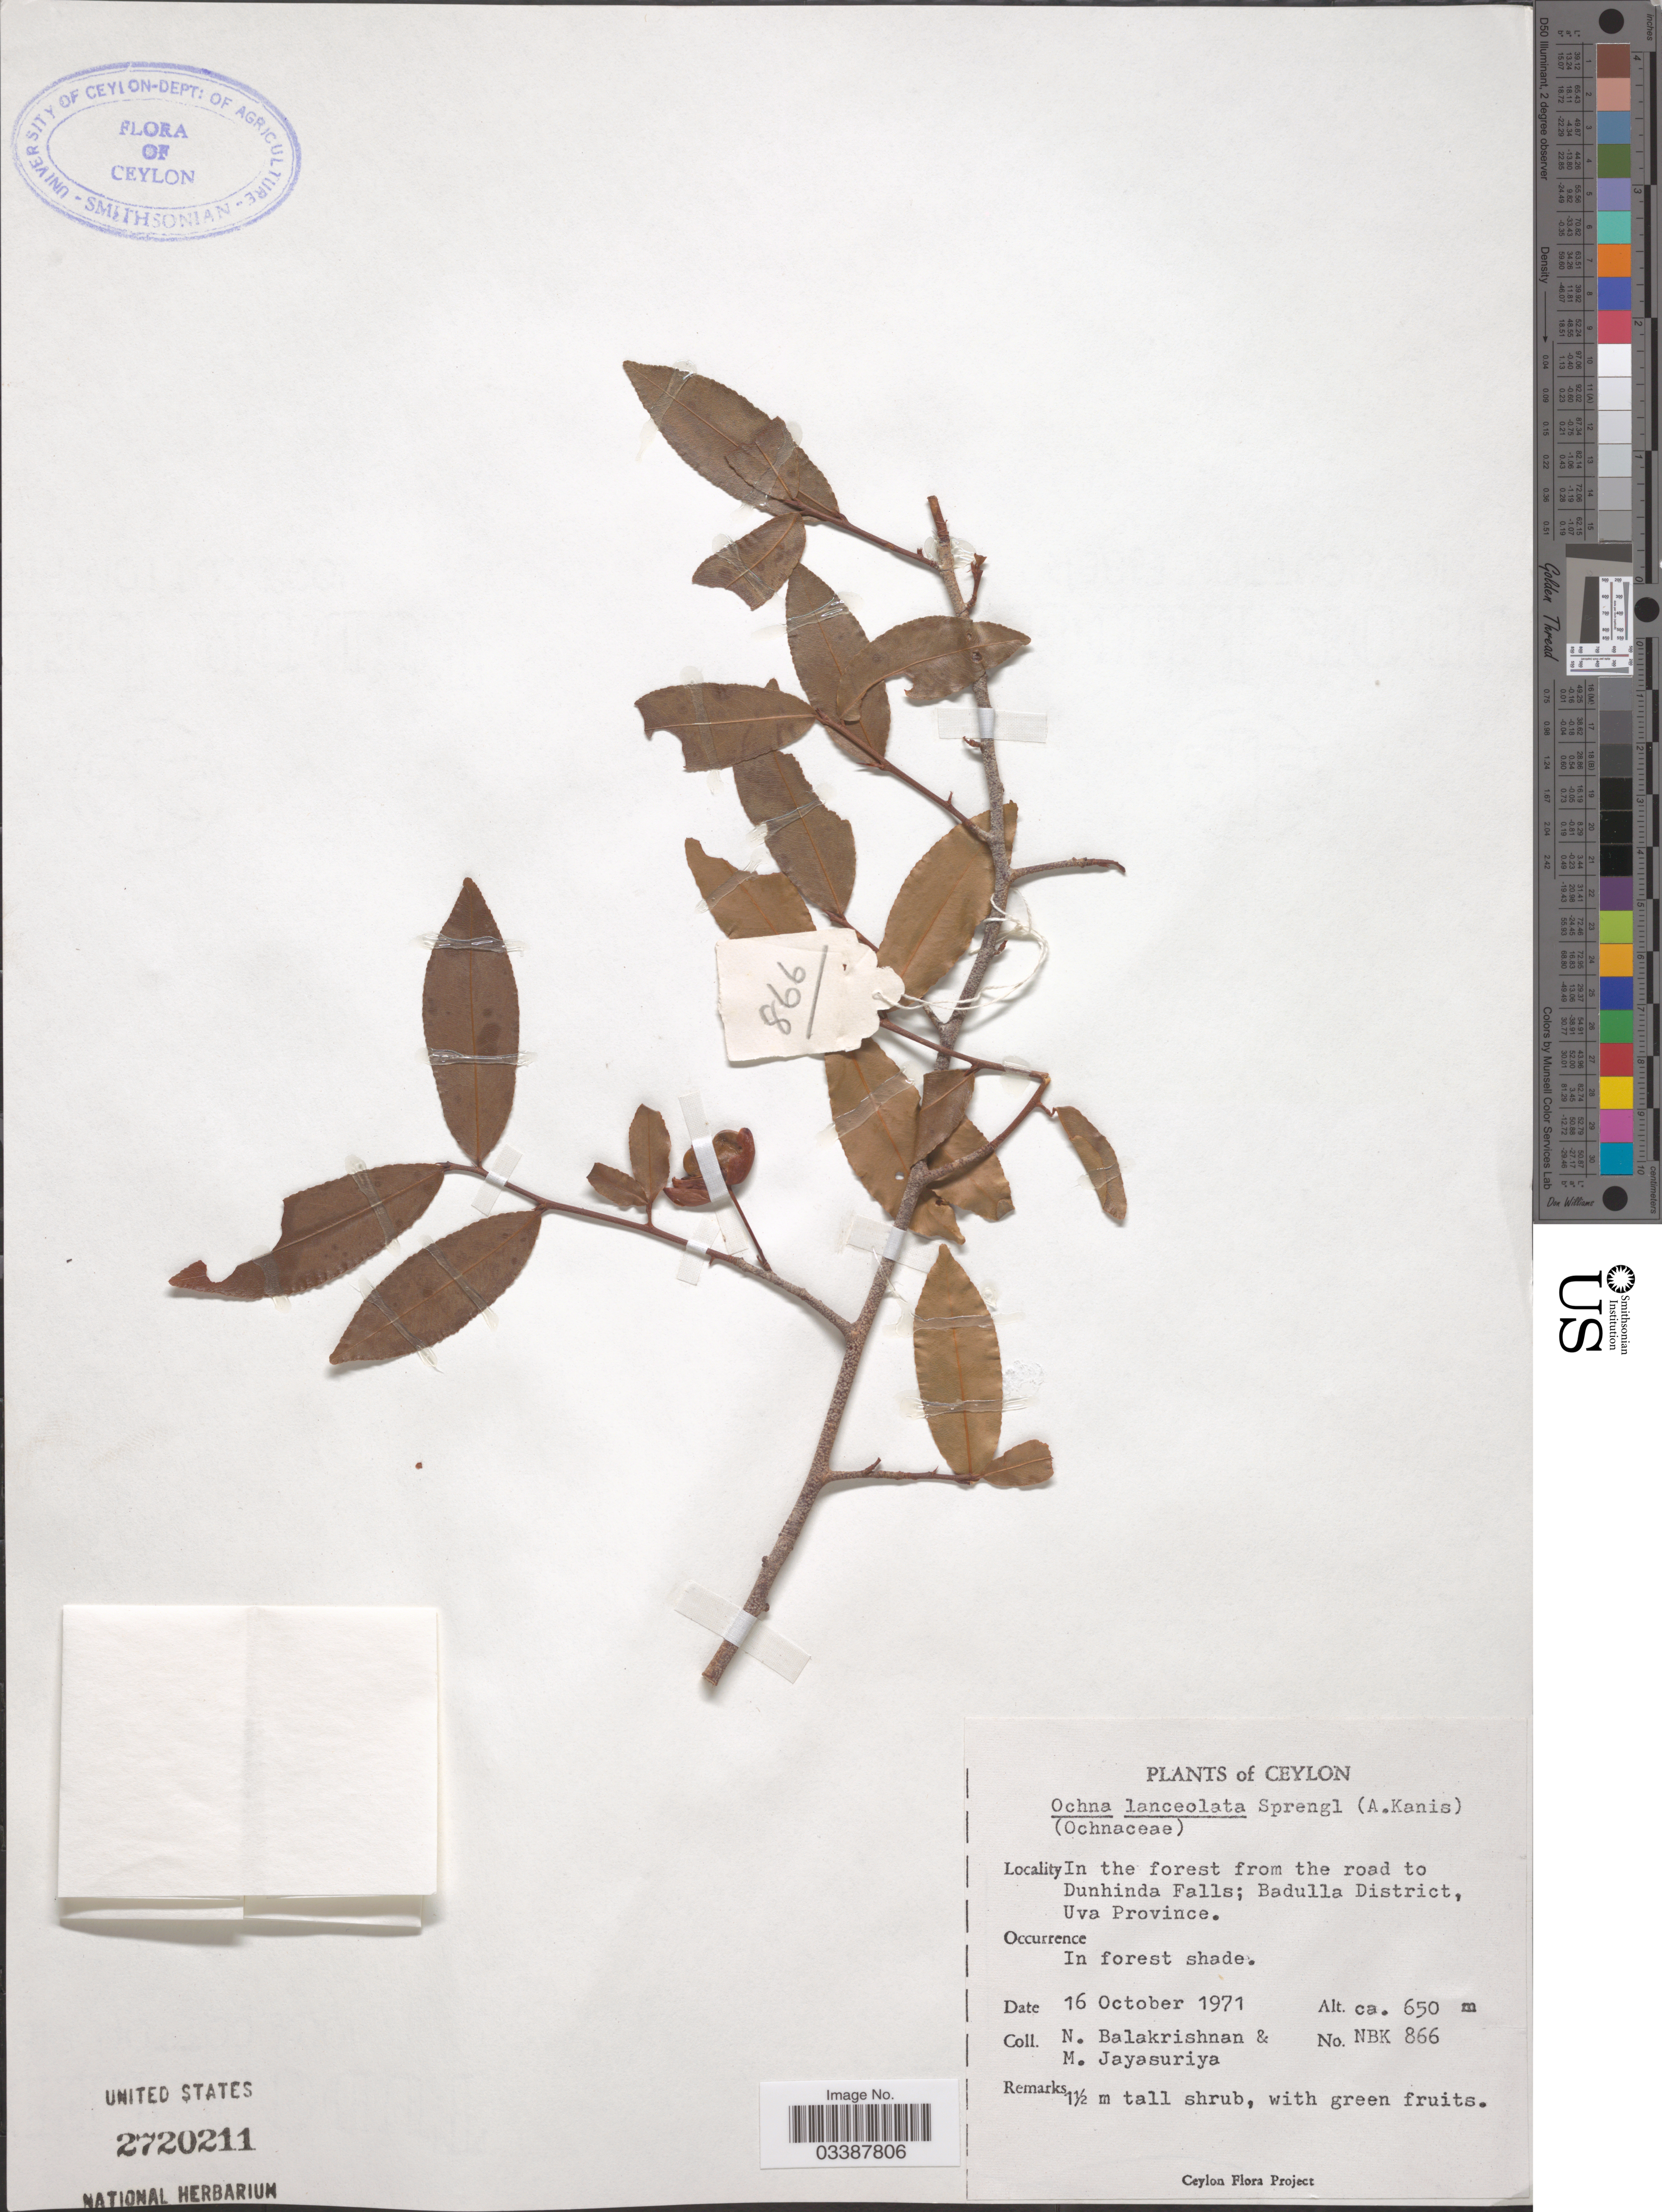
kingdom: Plantae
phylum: Tracheophyta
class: Magnoliopsida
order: Malpighiales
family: Ochnaceae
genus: Ochna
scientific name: Ochna lanceolata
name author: Spreng.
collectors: N. Balakrishnan & M. Jayasuriya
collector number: NBK 866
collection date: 1971-10-16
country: Sri Lanka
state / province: Uva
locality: Ceylon. In the forest from the road to Dunhinda Falls; Badulla District.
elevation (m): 650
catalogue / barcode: US 2720211